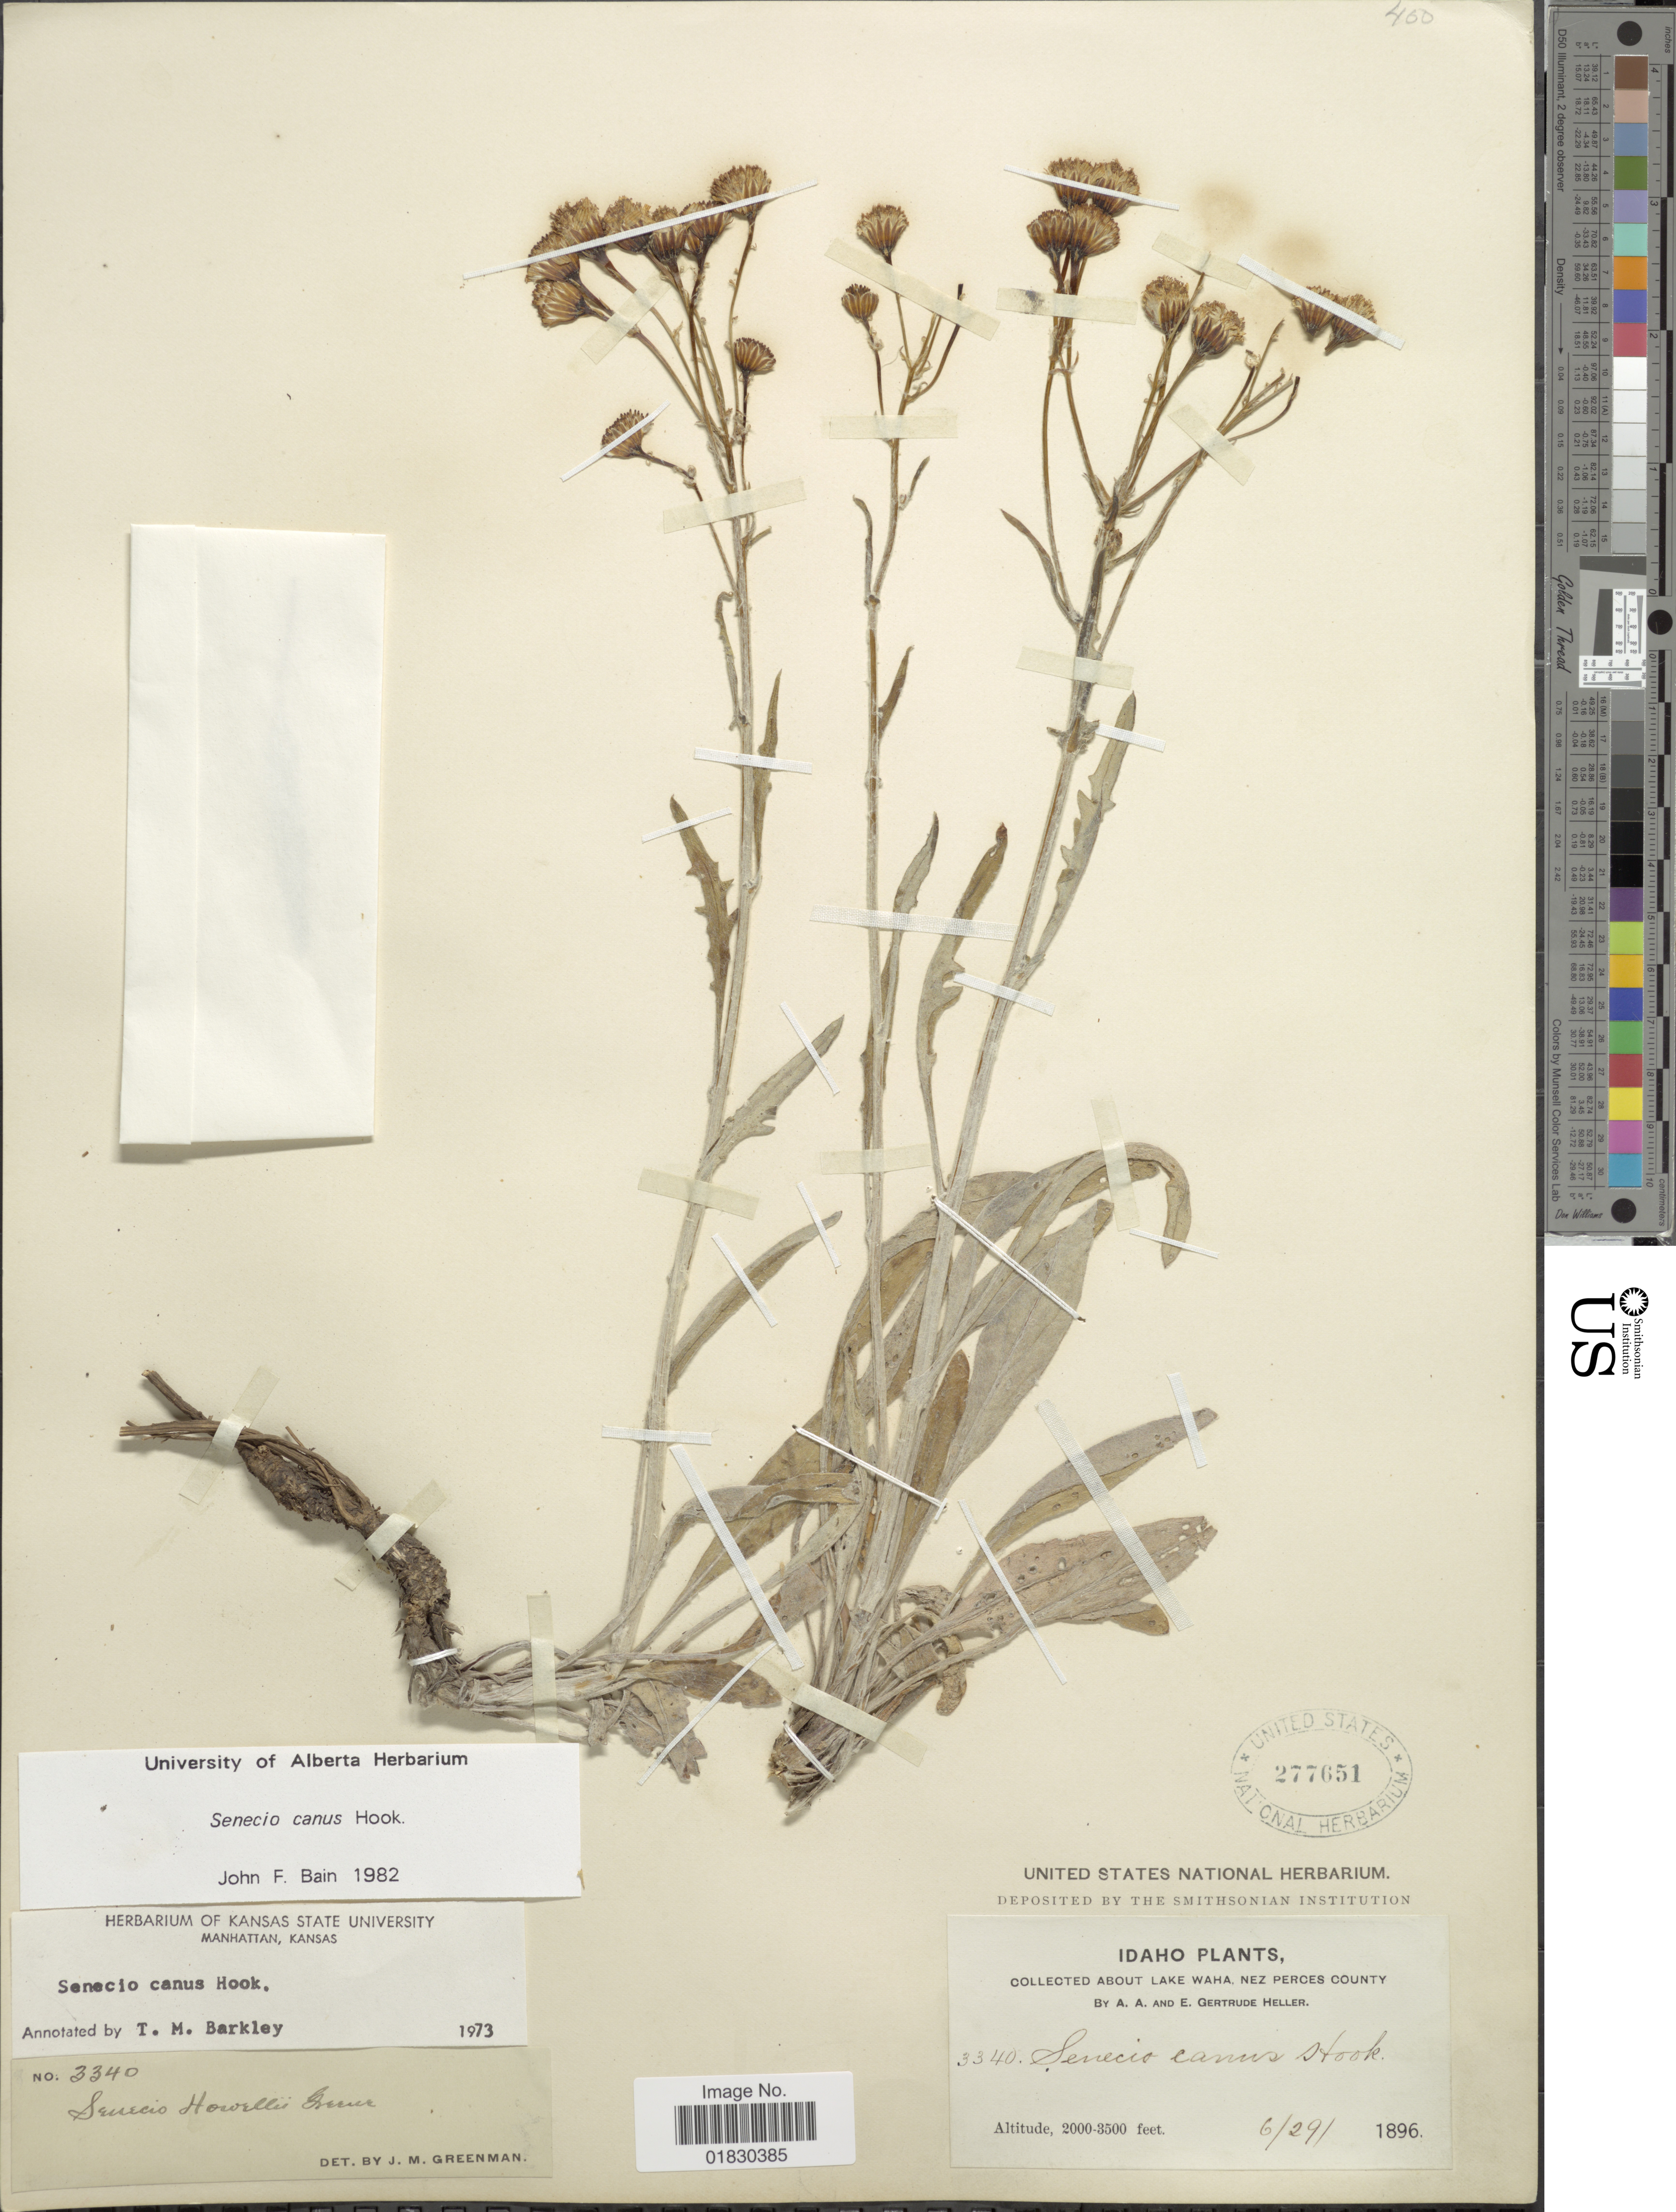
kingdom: Plantae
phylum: Tracheophyta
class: Magnoliopsida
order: Asterales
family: Asteraceae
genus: Packera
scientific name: Packera cana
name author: (Hook.) W.A. Weber & Á. Löve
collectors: A. A. Heller & E. G. Heller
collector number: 3340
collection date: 1896-06-29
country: United States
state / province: Idaho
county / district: Nez Perce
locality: About Lake Waha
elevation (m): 610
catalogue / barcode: US 277651